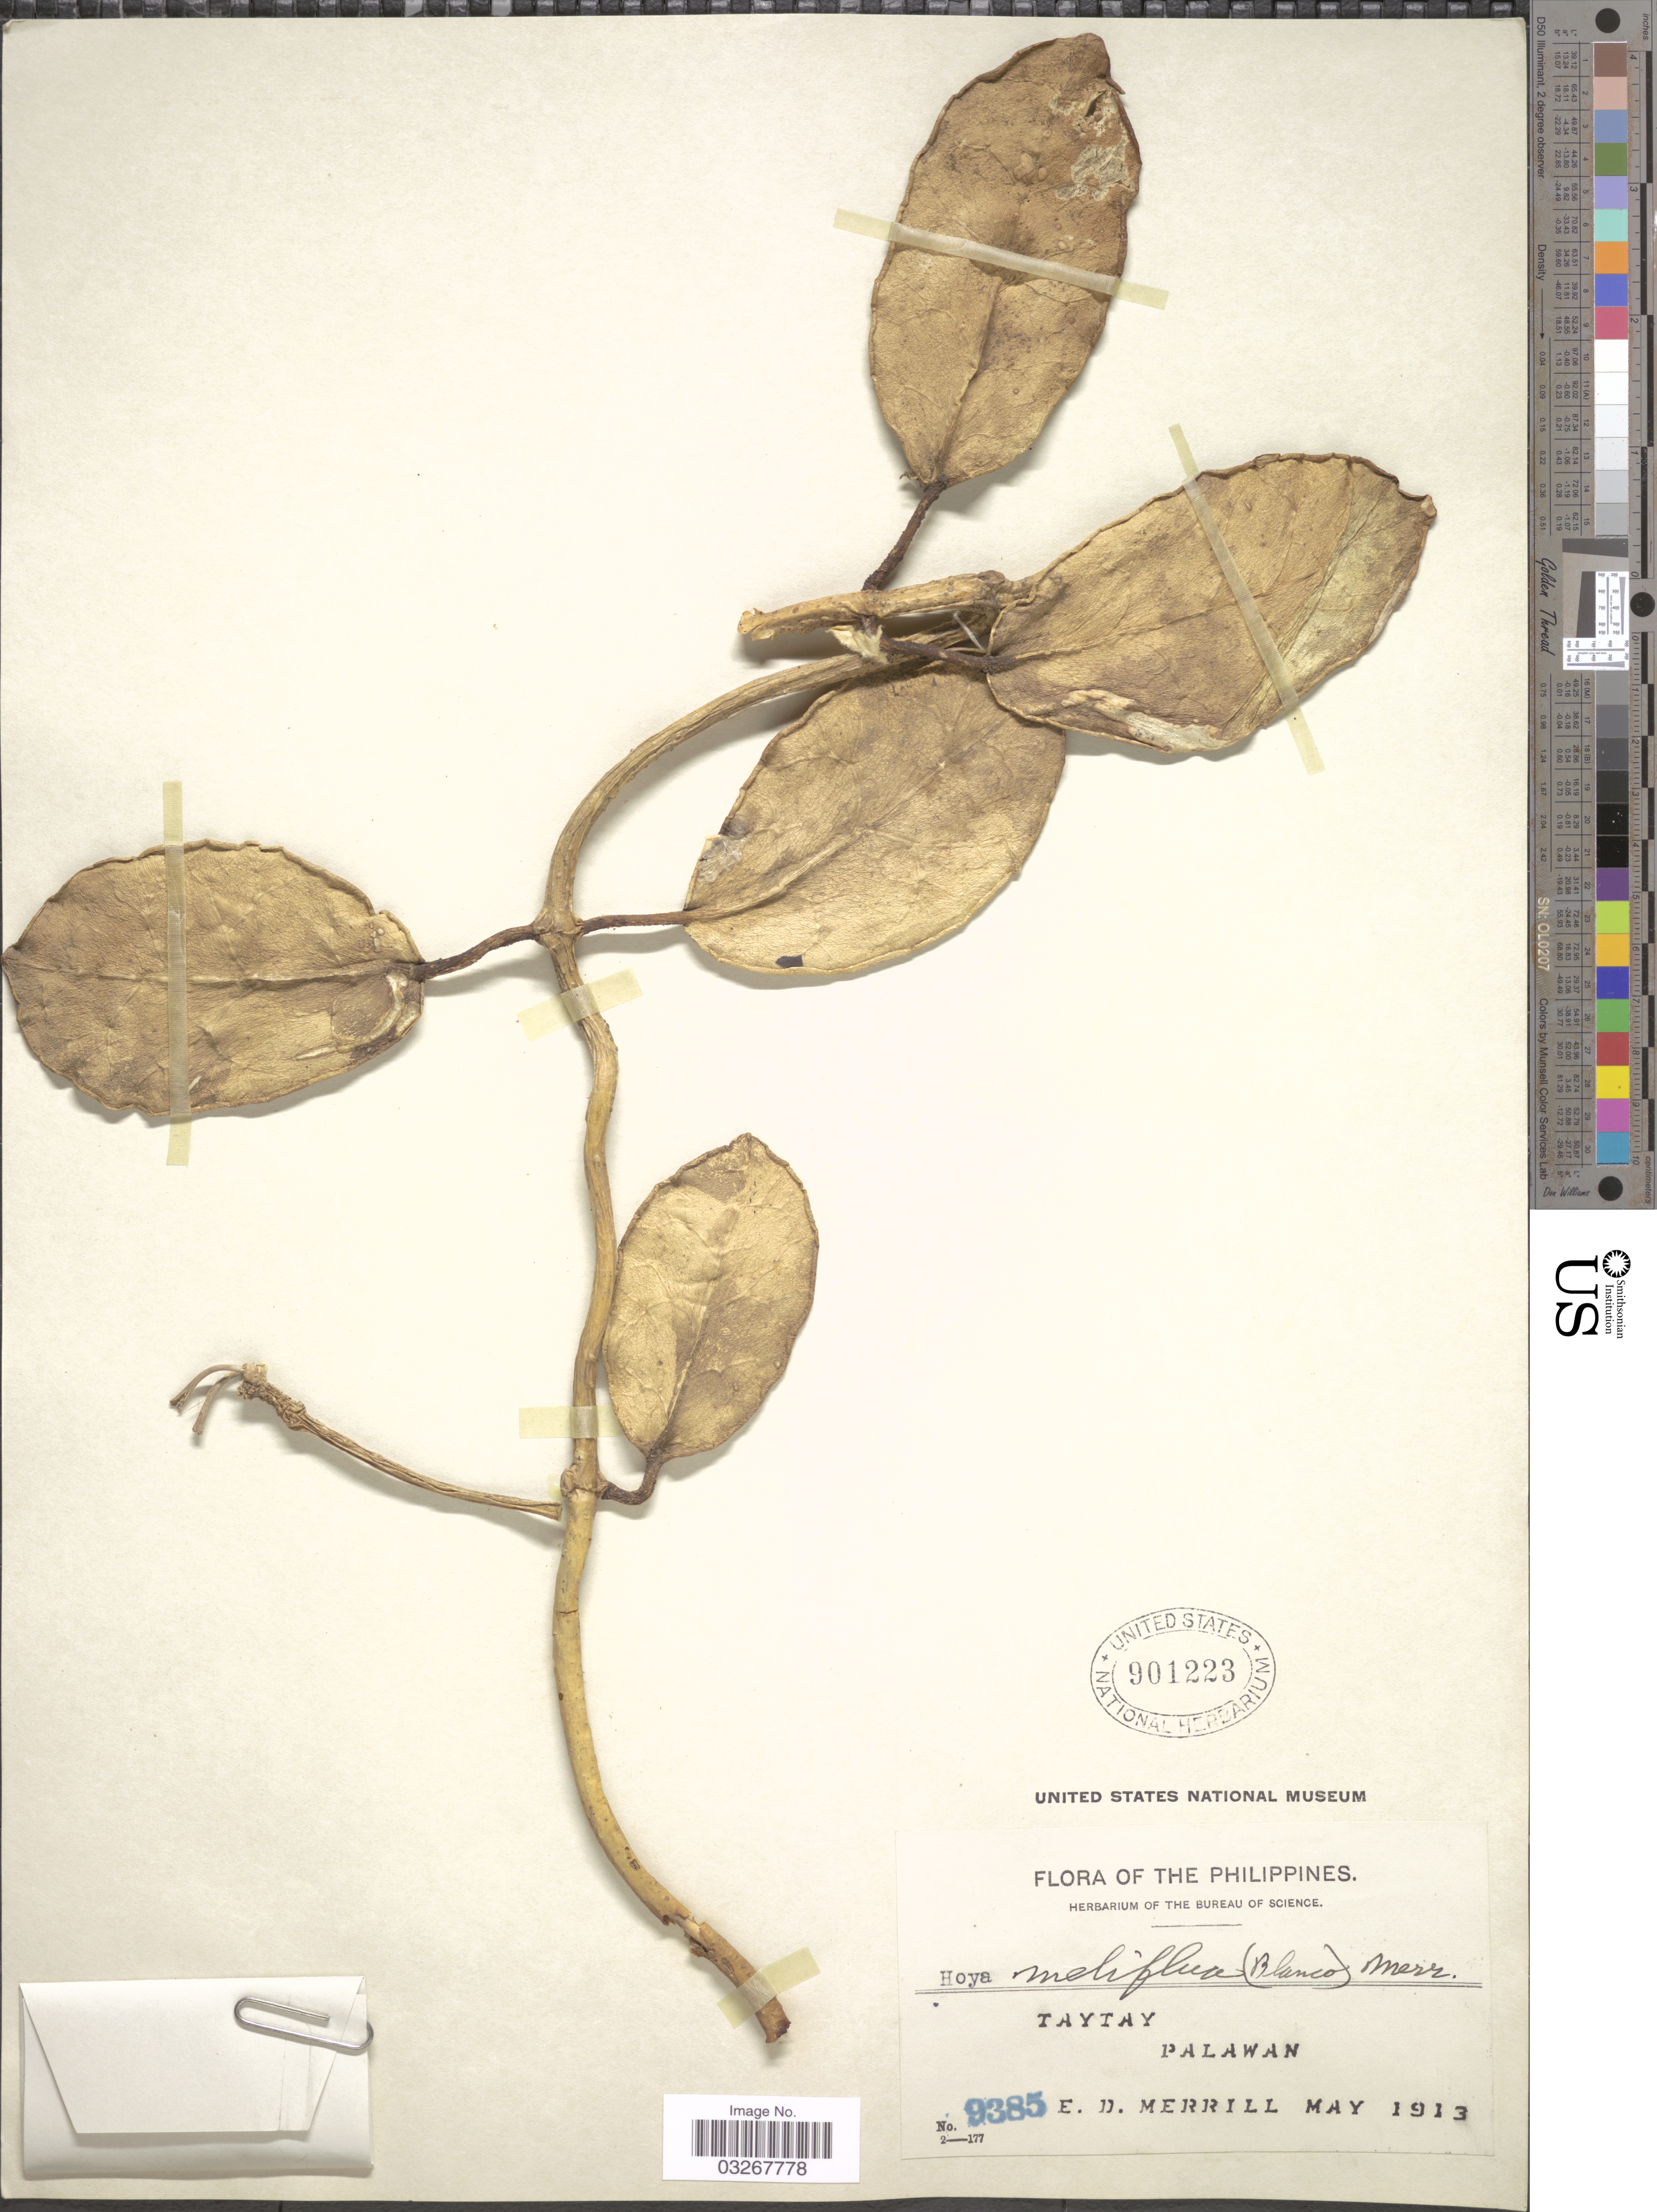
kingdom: Plantae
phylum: Tracheophyta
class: Magnoliopsida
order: Gentianales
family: Apocynaceae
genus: Hoya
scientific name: Hoya meliflua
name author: (Blanco) Merr.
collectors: E. D. Merrill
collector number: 9385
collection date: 1913-05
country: Philippines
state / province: Mimaropa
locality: Taytay. Palawan.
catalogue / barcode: US 901223